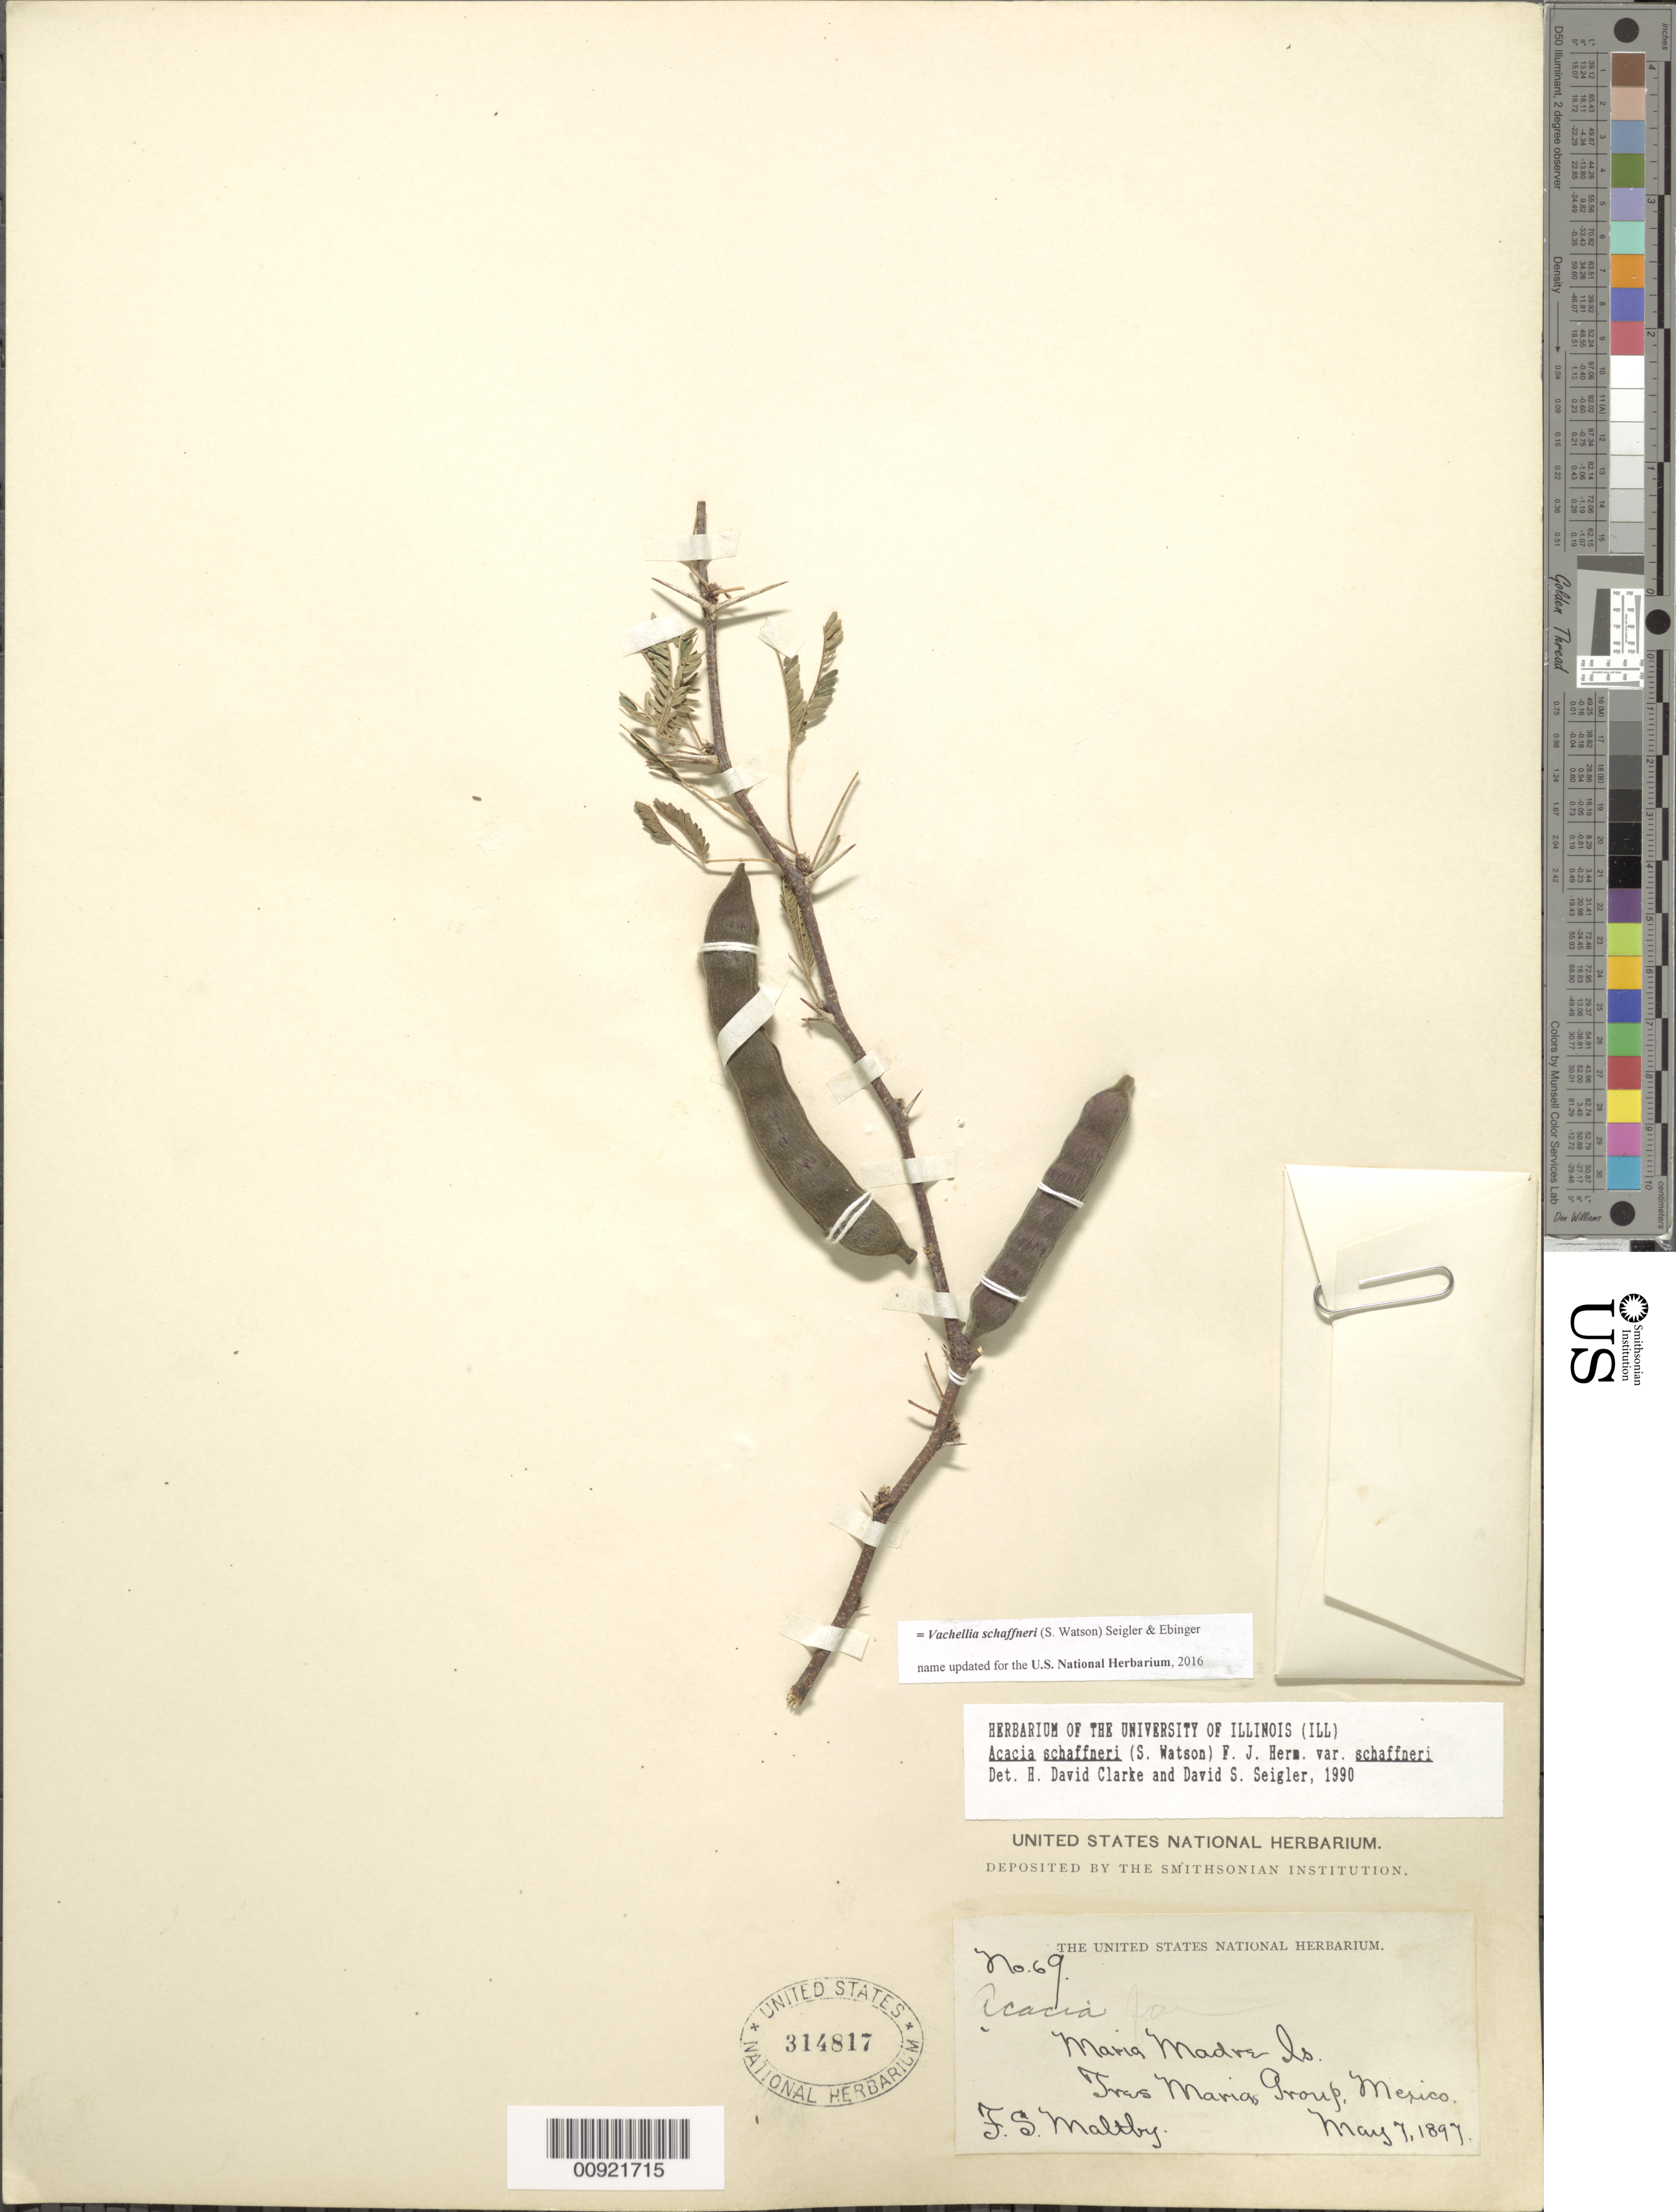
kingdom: Plantae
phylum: Tracheophyta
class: Magnoliopsida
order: Fabales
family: Fabaceae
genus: Vachellia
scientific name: Vachellia schaffneri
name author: (S. Watson) Seigler & Ebinger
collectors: T. S. Maltby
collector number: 69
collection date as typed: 07 May 1897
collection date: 1897-05-07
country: Mexico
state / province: Nayarit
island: Maria Madre I.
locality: María Madre Is. Tres Marias Group.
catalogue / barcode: US 314817